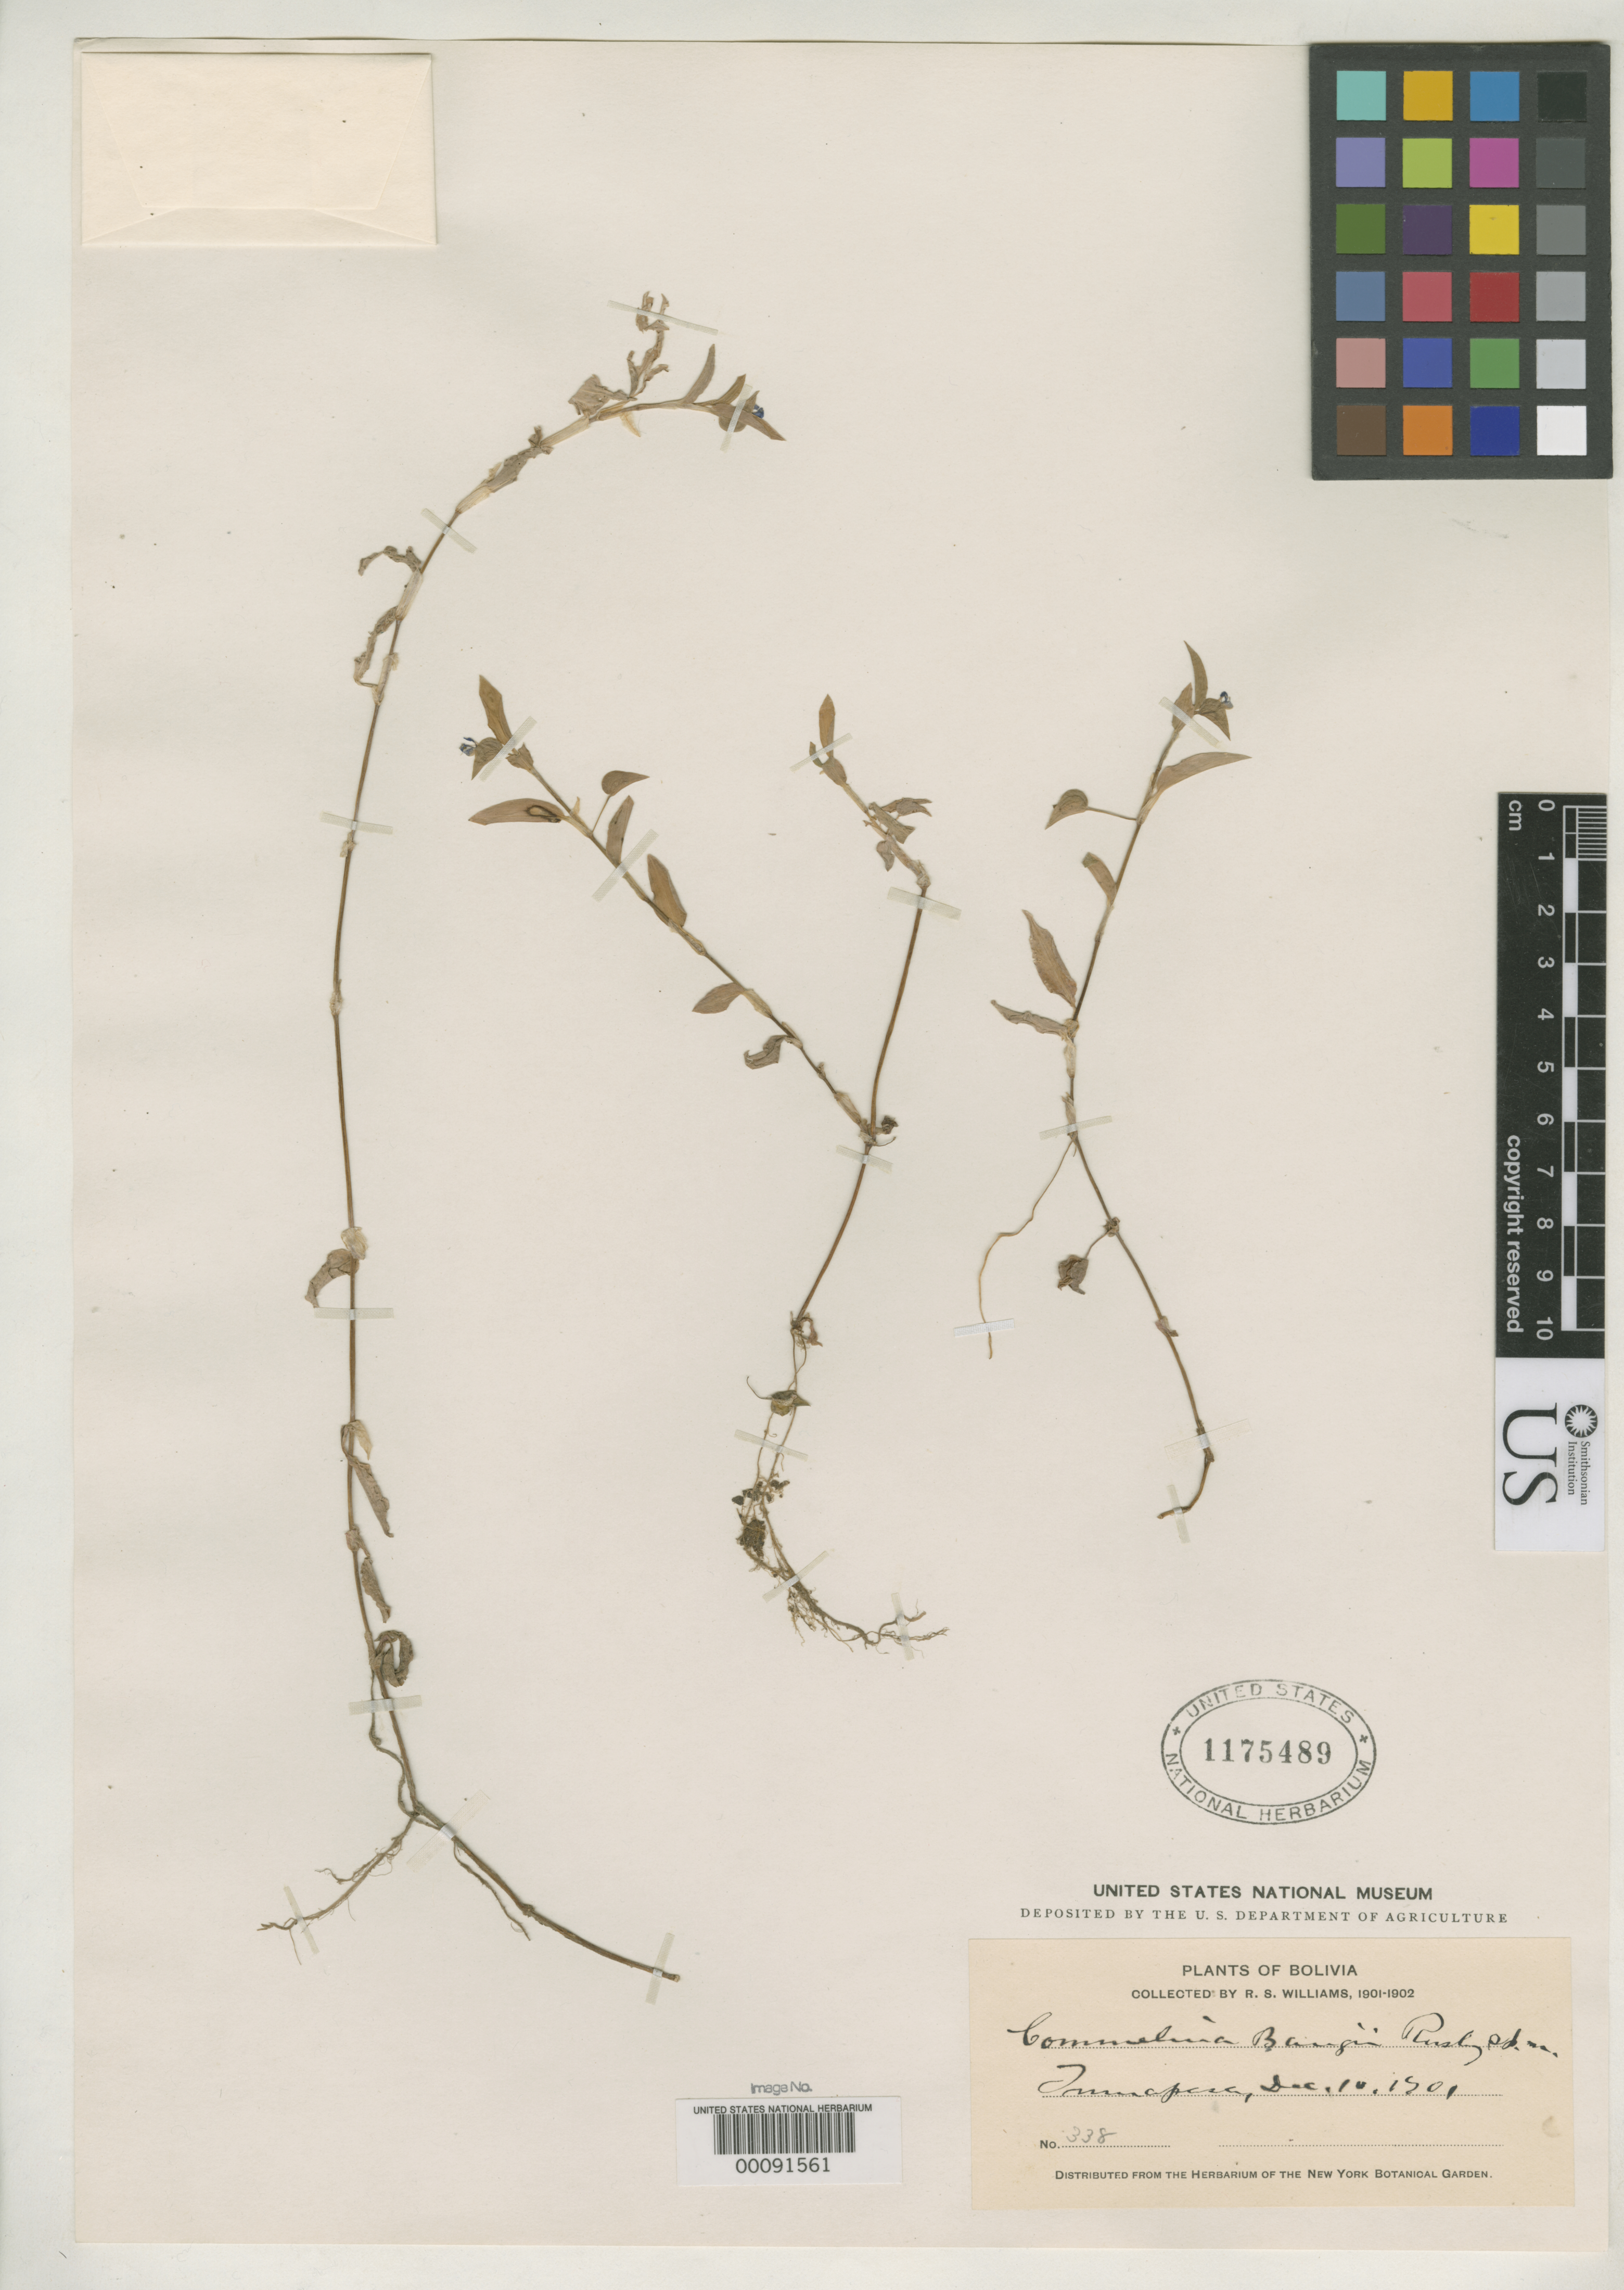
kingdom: Plantae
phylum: Tracheophyta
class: Liliopsida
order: Commelinales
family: Commelinaceae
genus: Commelina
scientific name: Commelina bangii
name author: Rusby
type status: Isotype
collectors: R. S. Williams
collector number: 338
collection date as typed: Dec. 10, 1901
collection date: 1901-12-10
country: Bolivia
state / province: La Paz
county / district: Iturralde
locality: Tumupasa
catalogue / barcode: US 1175489